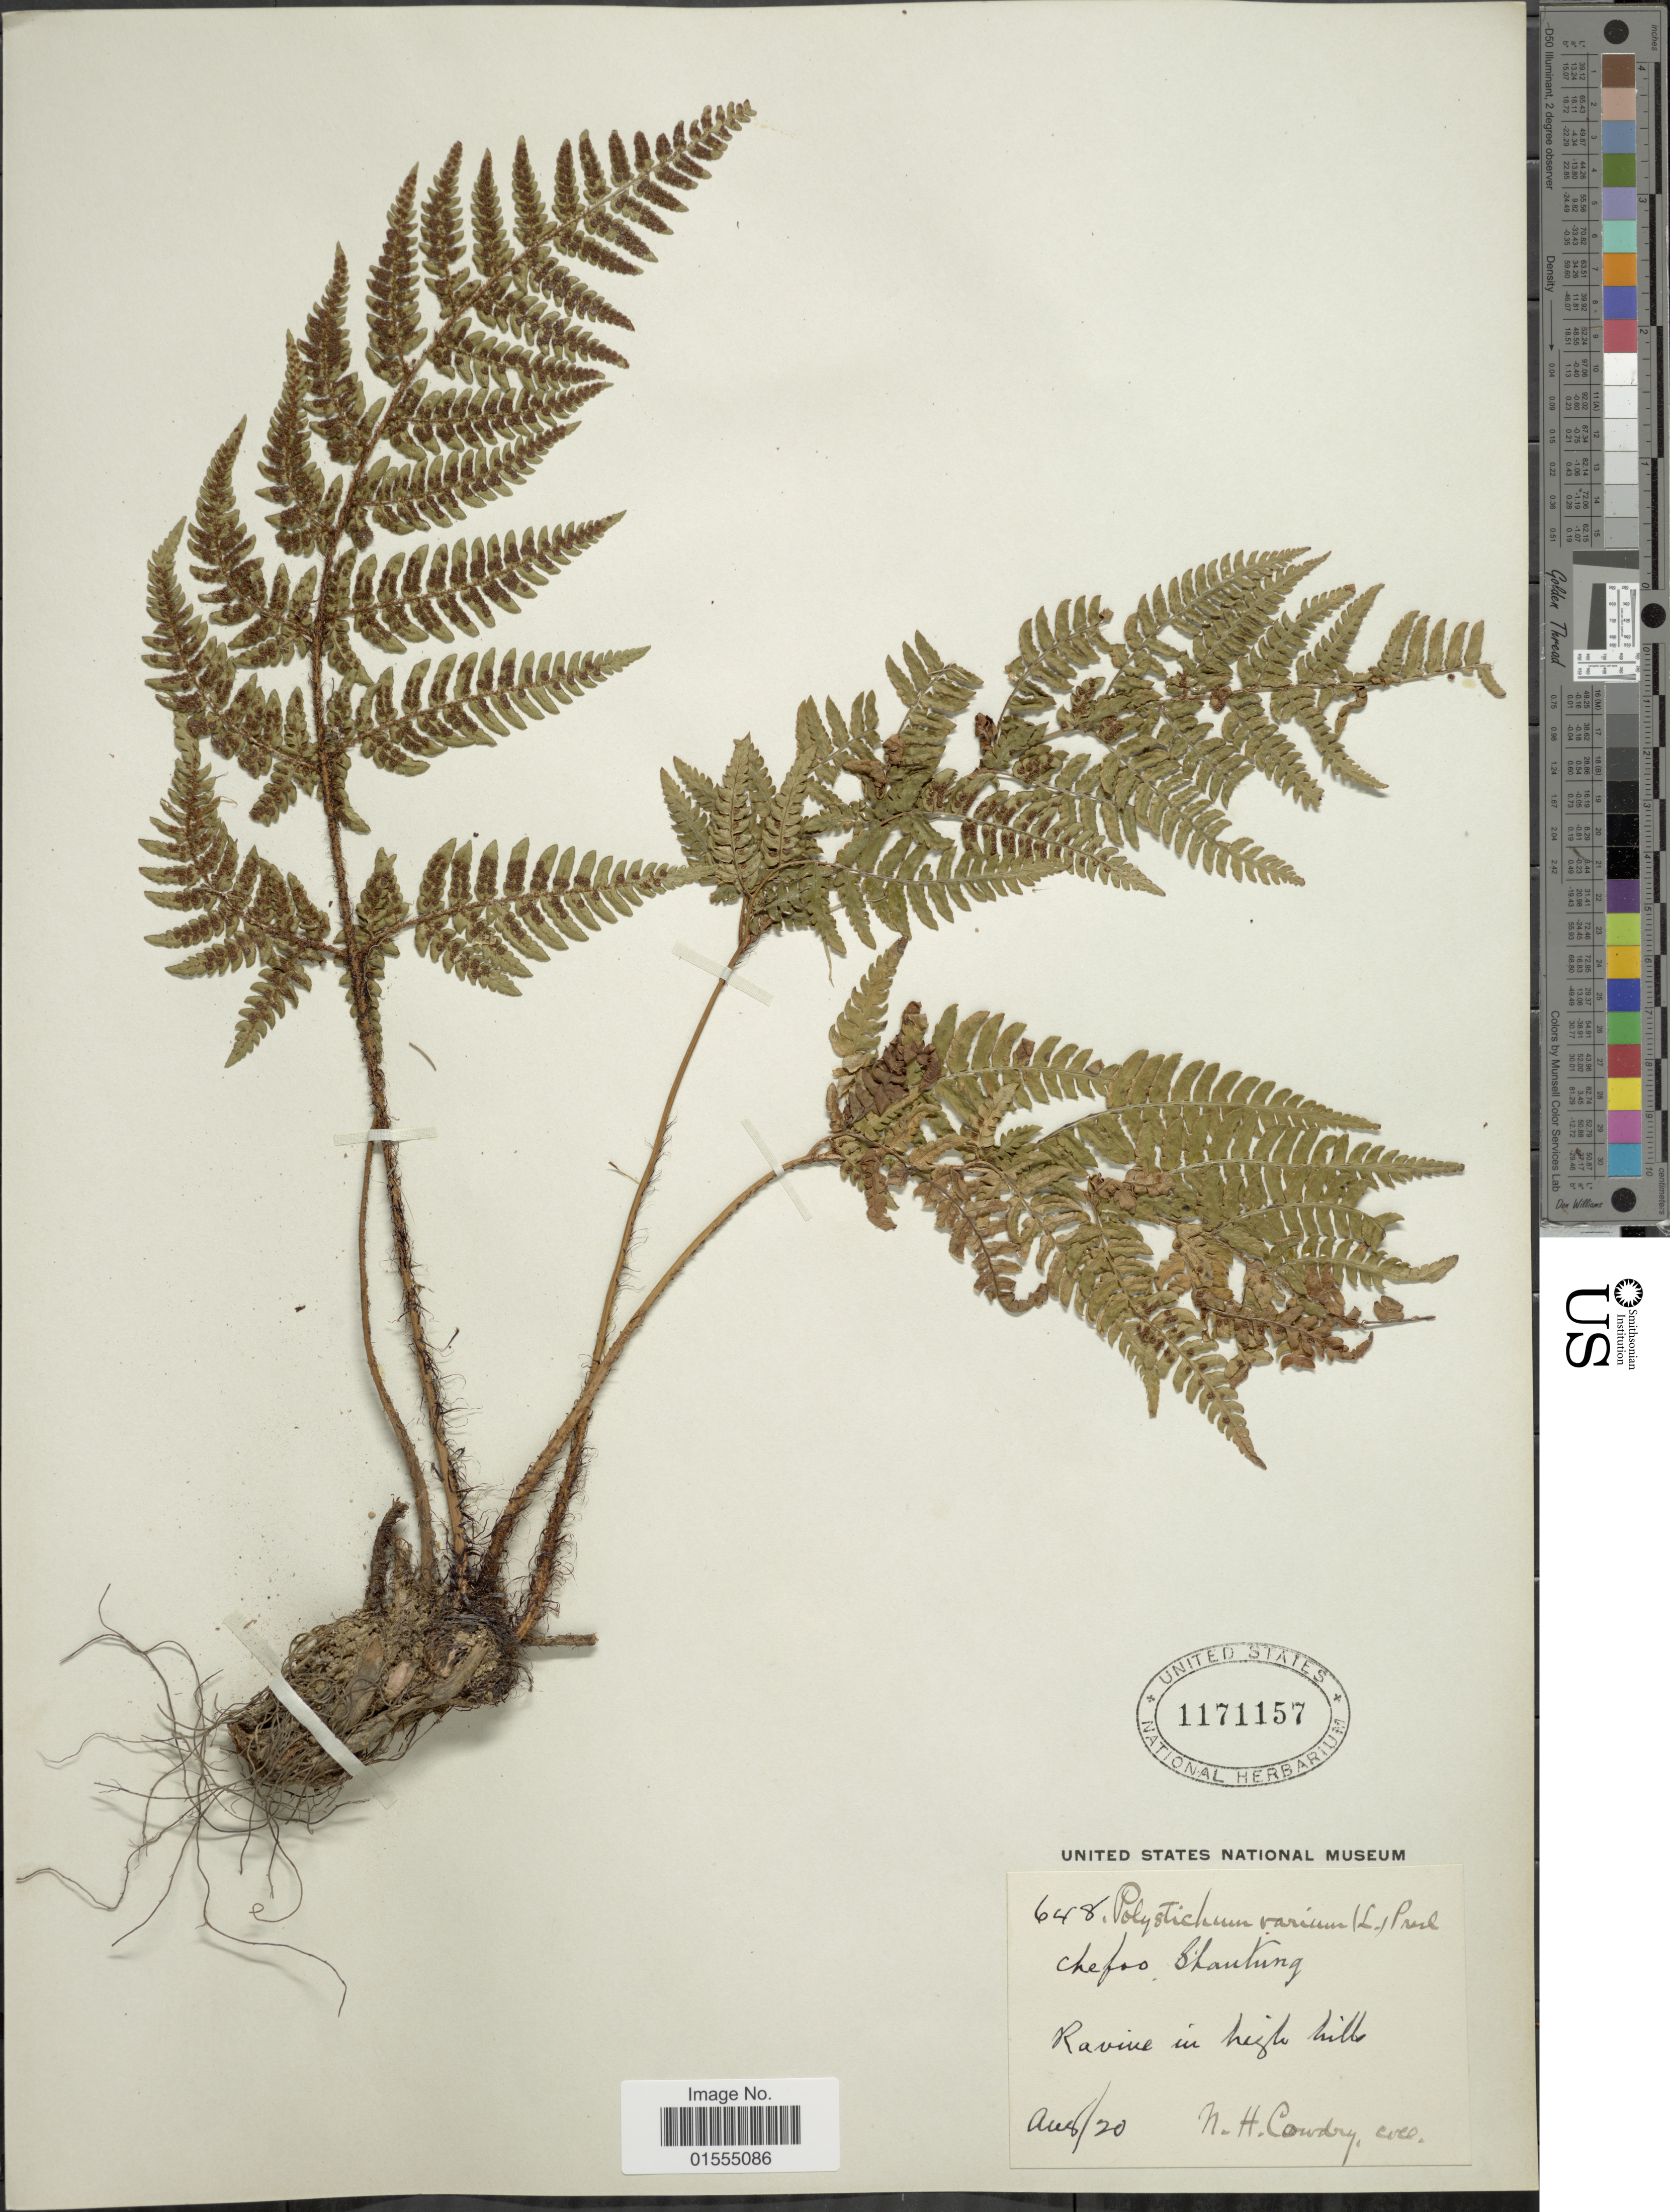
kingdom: Plantae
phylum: Tracheophyta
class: Polypodiopsida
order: Polypodiales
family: Dryopteridaceae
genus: Dryopteris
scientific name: Dryopteris varia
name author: (L.) Kuntze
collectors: N. H. Cowdry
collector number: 648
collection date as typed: Transcribed d/m/y: /8/20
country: China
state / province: Shandong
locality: Chefao, Shantung, Ravine in high hills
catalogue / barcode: US 1171157